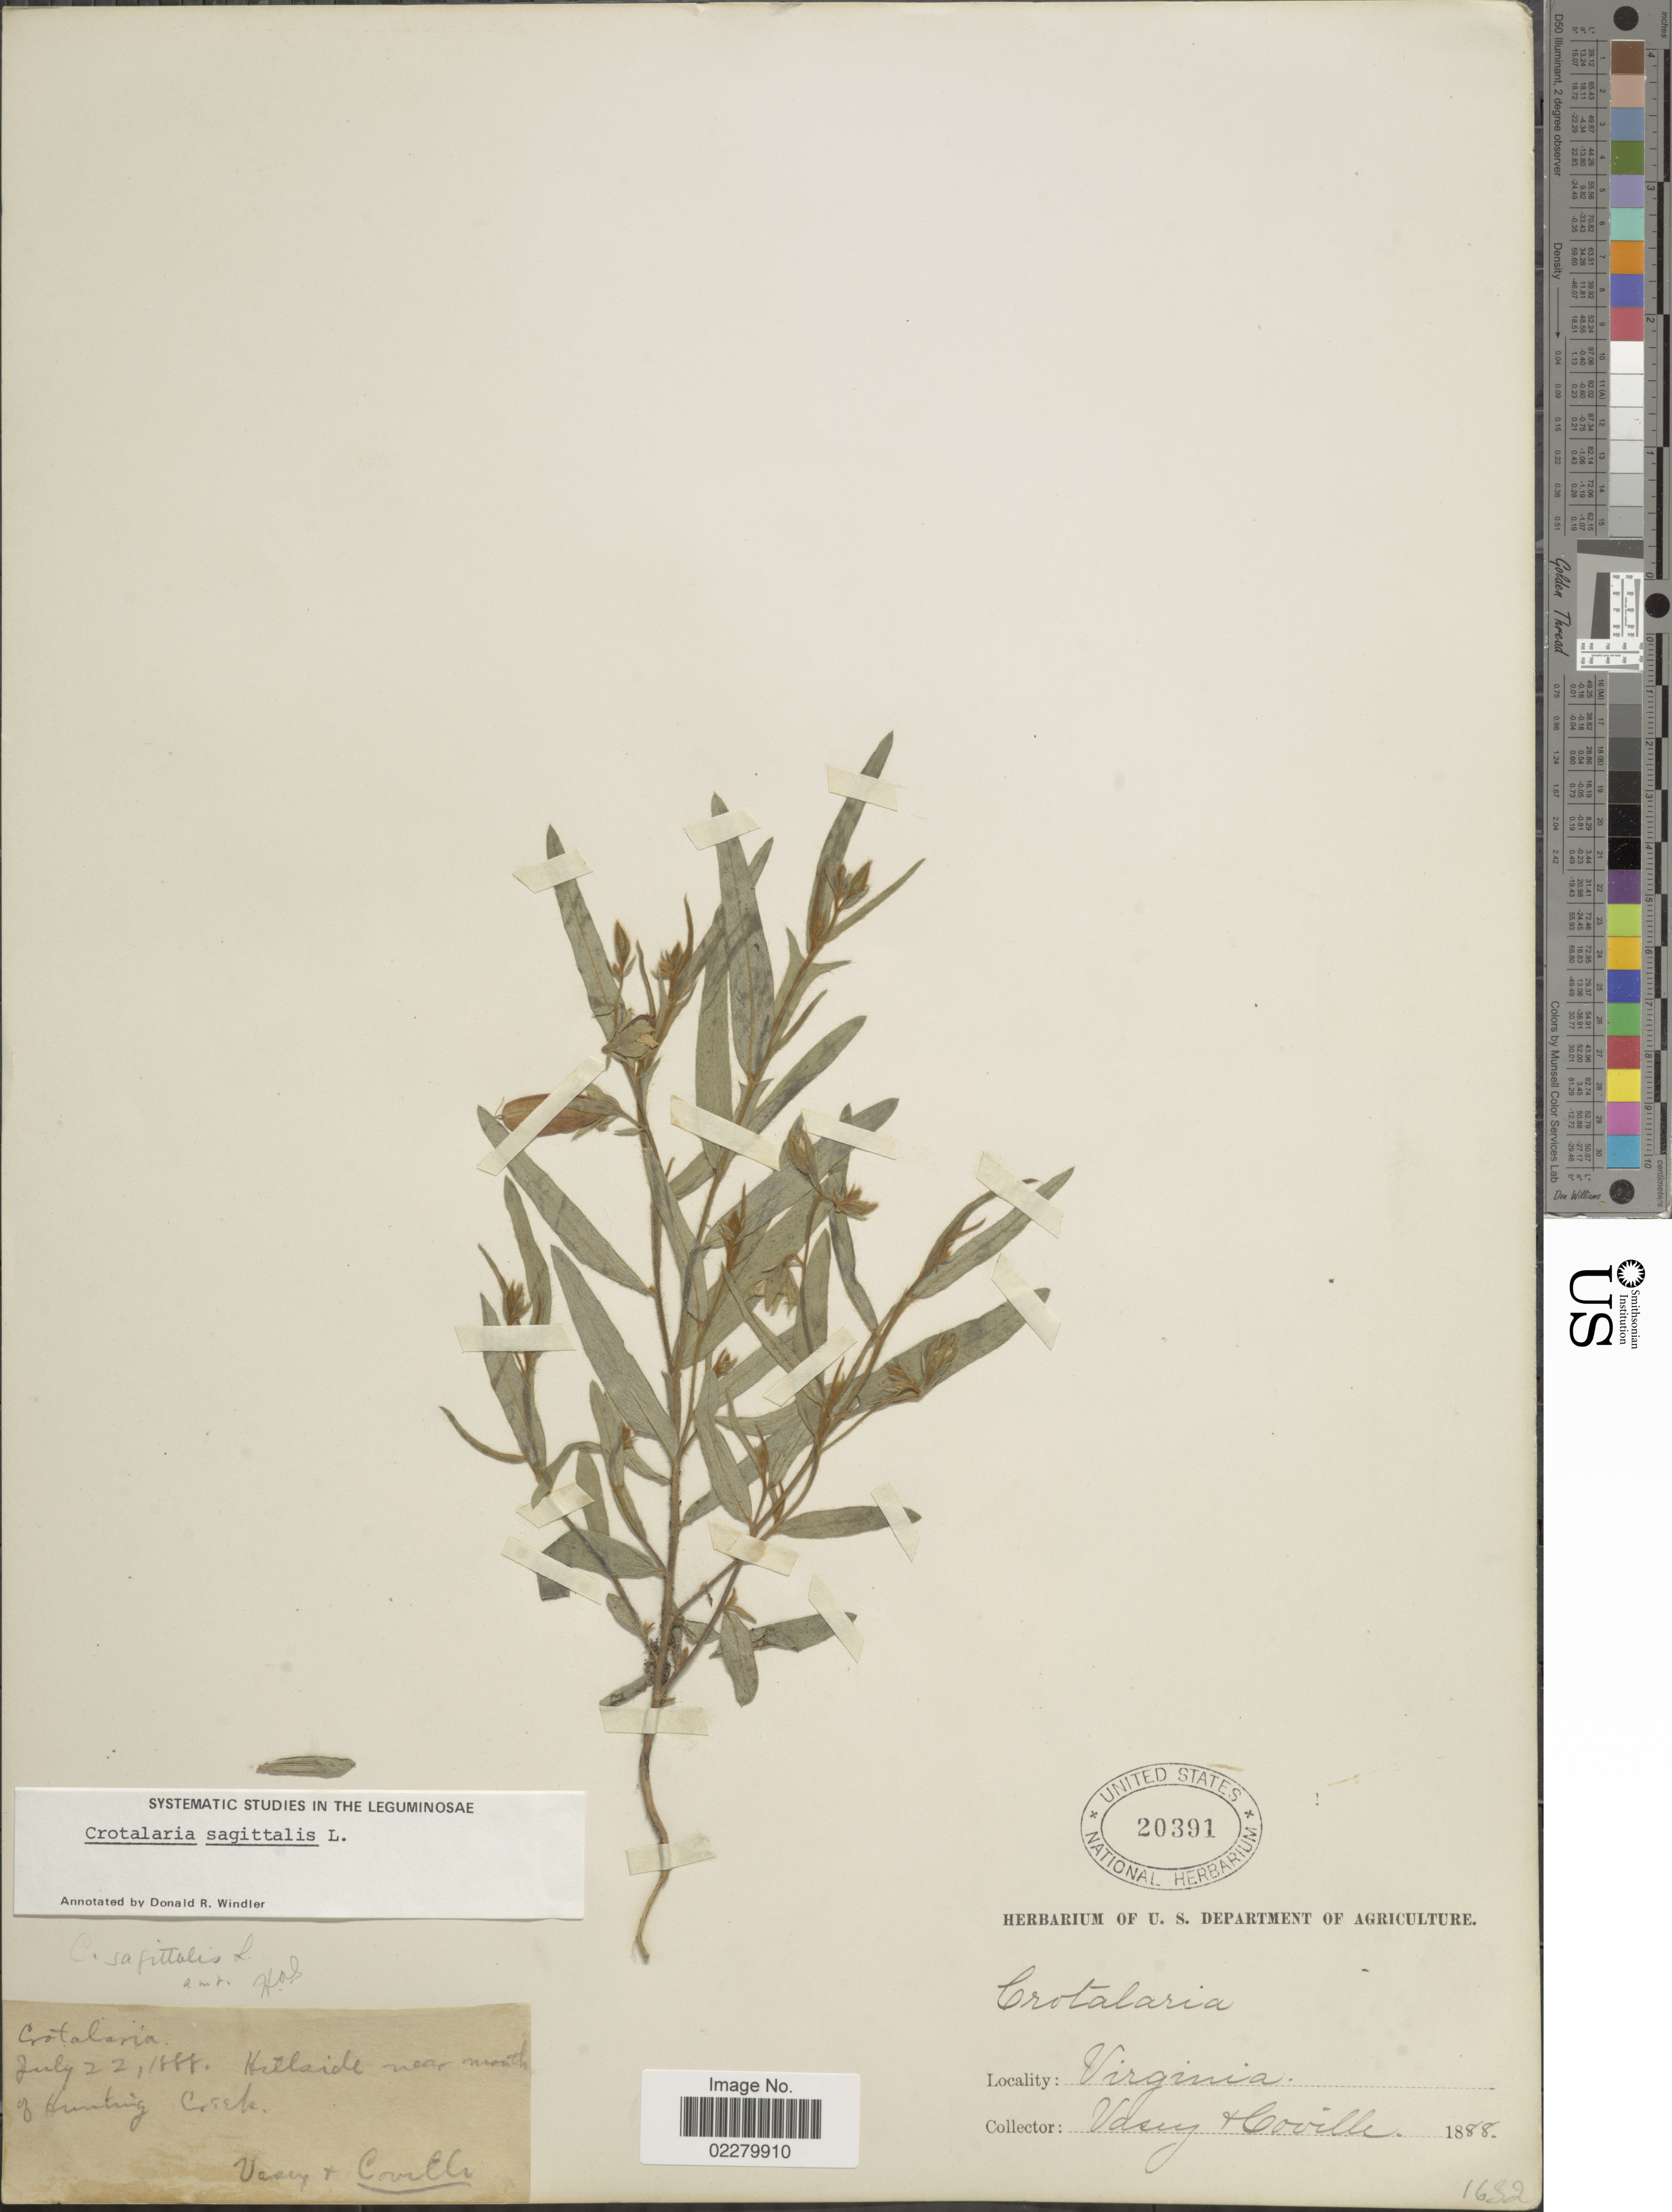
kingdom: Plantae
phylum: Tracheophyta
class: Magnoliopsida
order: Fabales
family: Fabaceae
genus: Crotalaria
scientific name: Crotalaria sagittalis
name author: L.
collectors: Vasey, -- & Coville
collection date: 1888-07-22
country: United States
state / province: Virginia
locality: Hillside near mouth of Hunting Creek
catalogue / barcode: US 20391